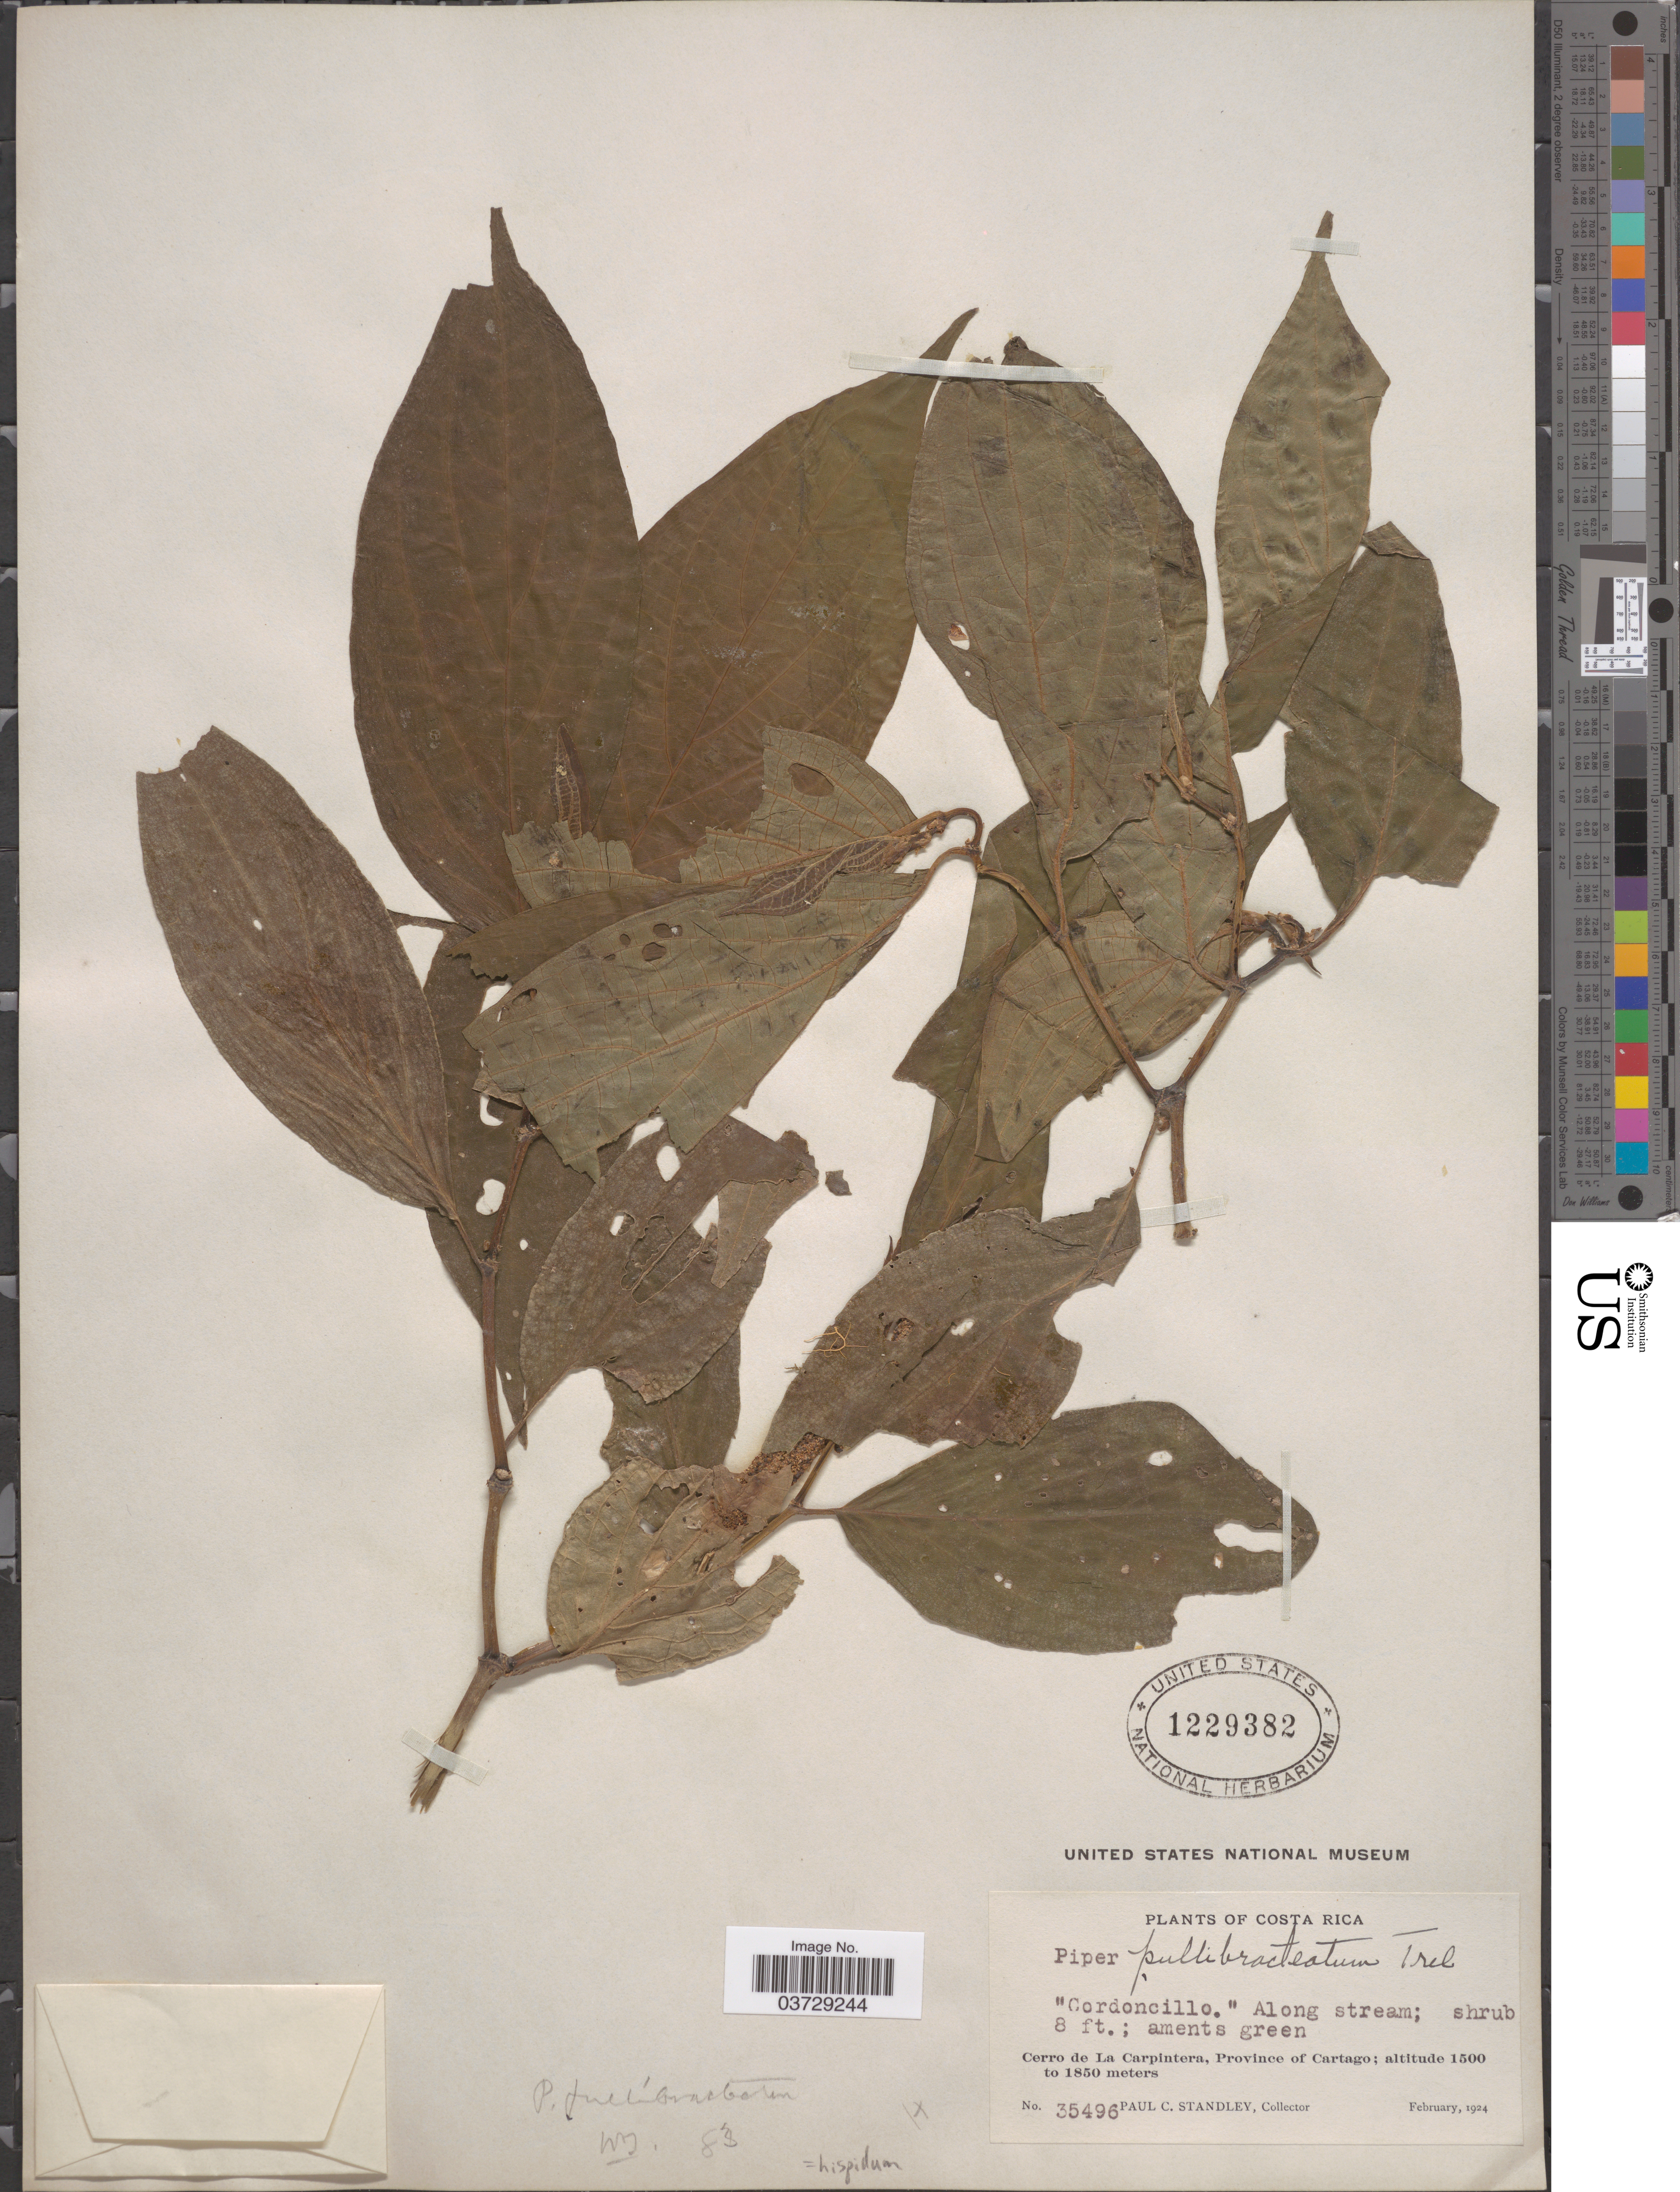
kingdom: Plantae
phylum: Tracheophyta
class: Magnoliopsida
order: Piperales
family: Piperaceae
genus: Piper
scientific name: Piper hispidum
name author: Sw.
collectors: P. C. Standley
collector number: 35496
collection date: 1924-02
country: Costa Rica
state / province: Cartago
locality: Cerro de La Carpintera.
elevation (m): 1500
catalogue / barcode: US 1229382